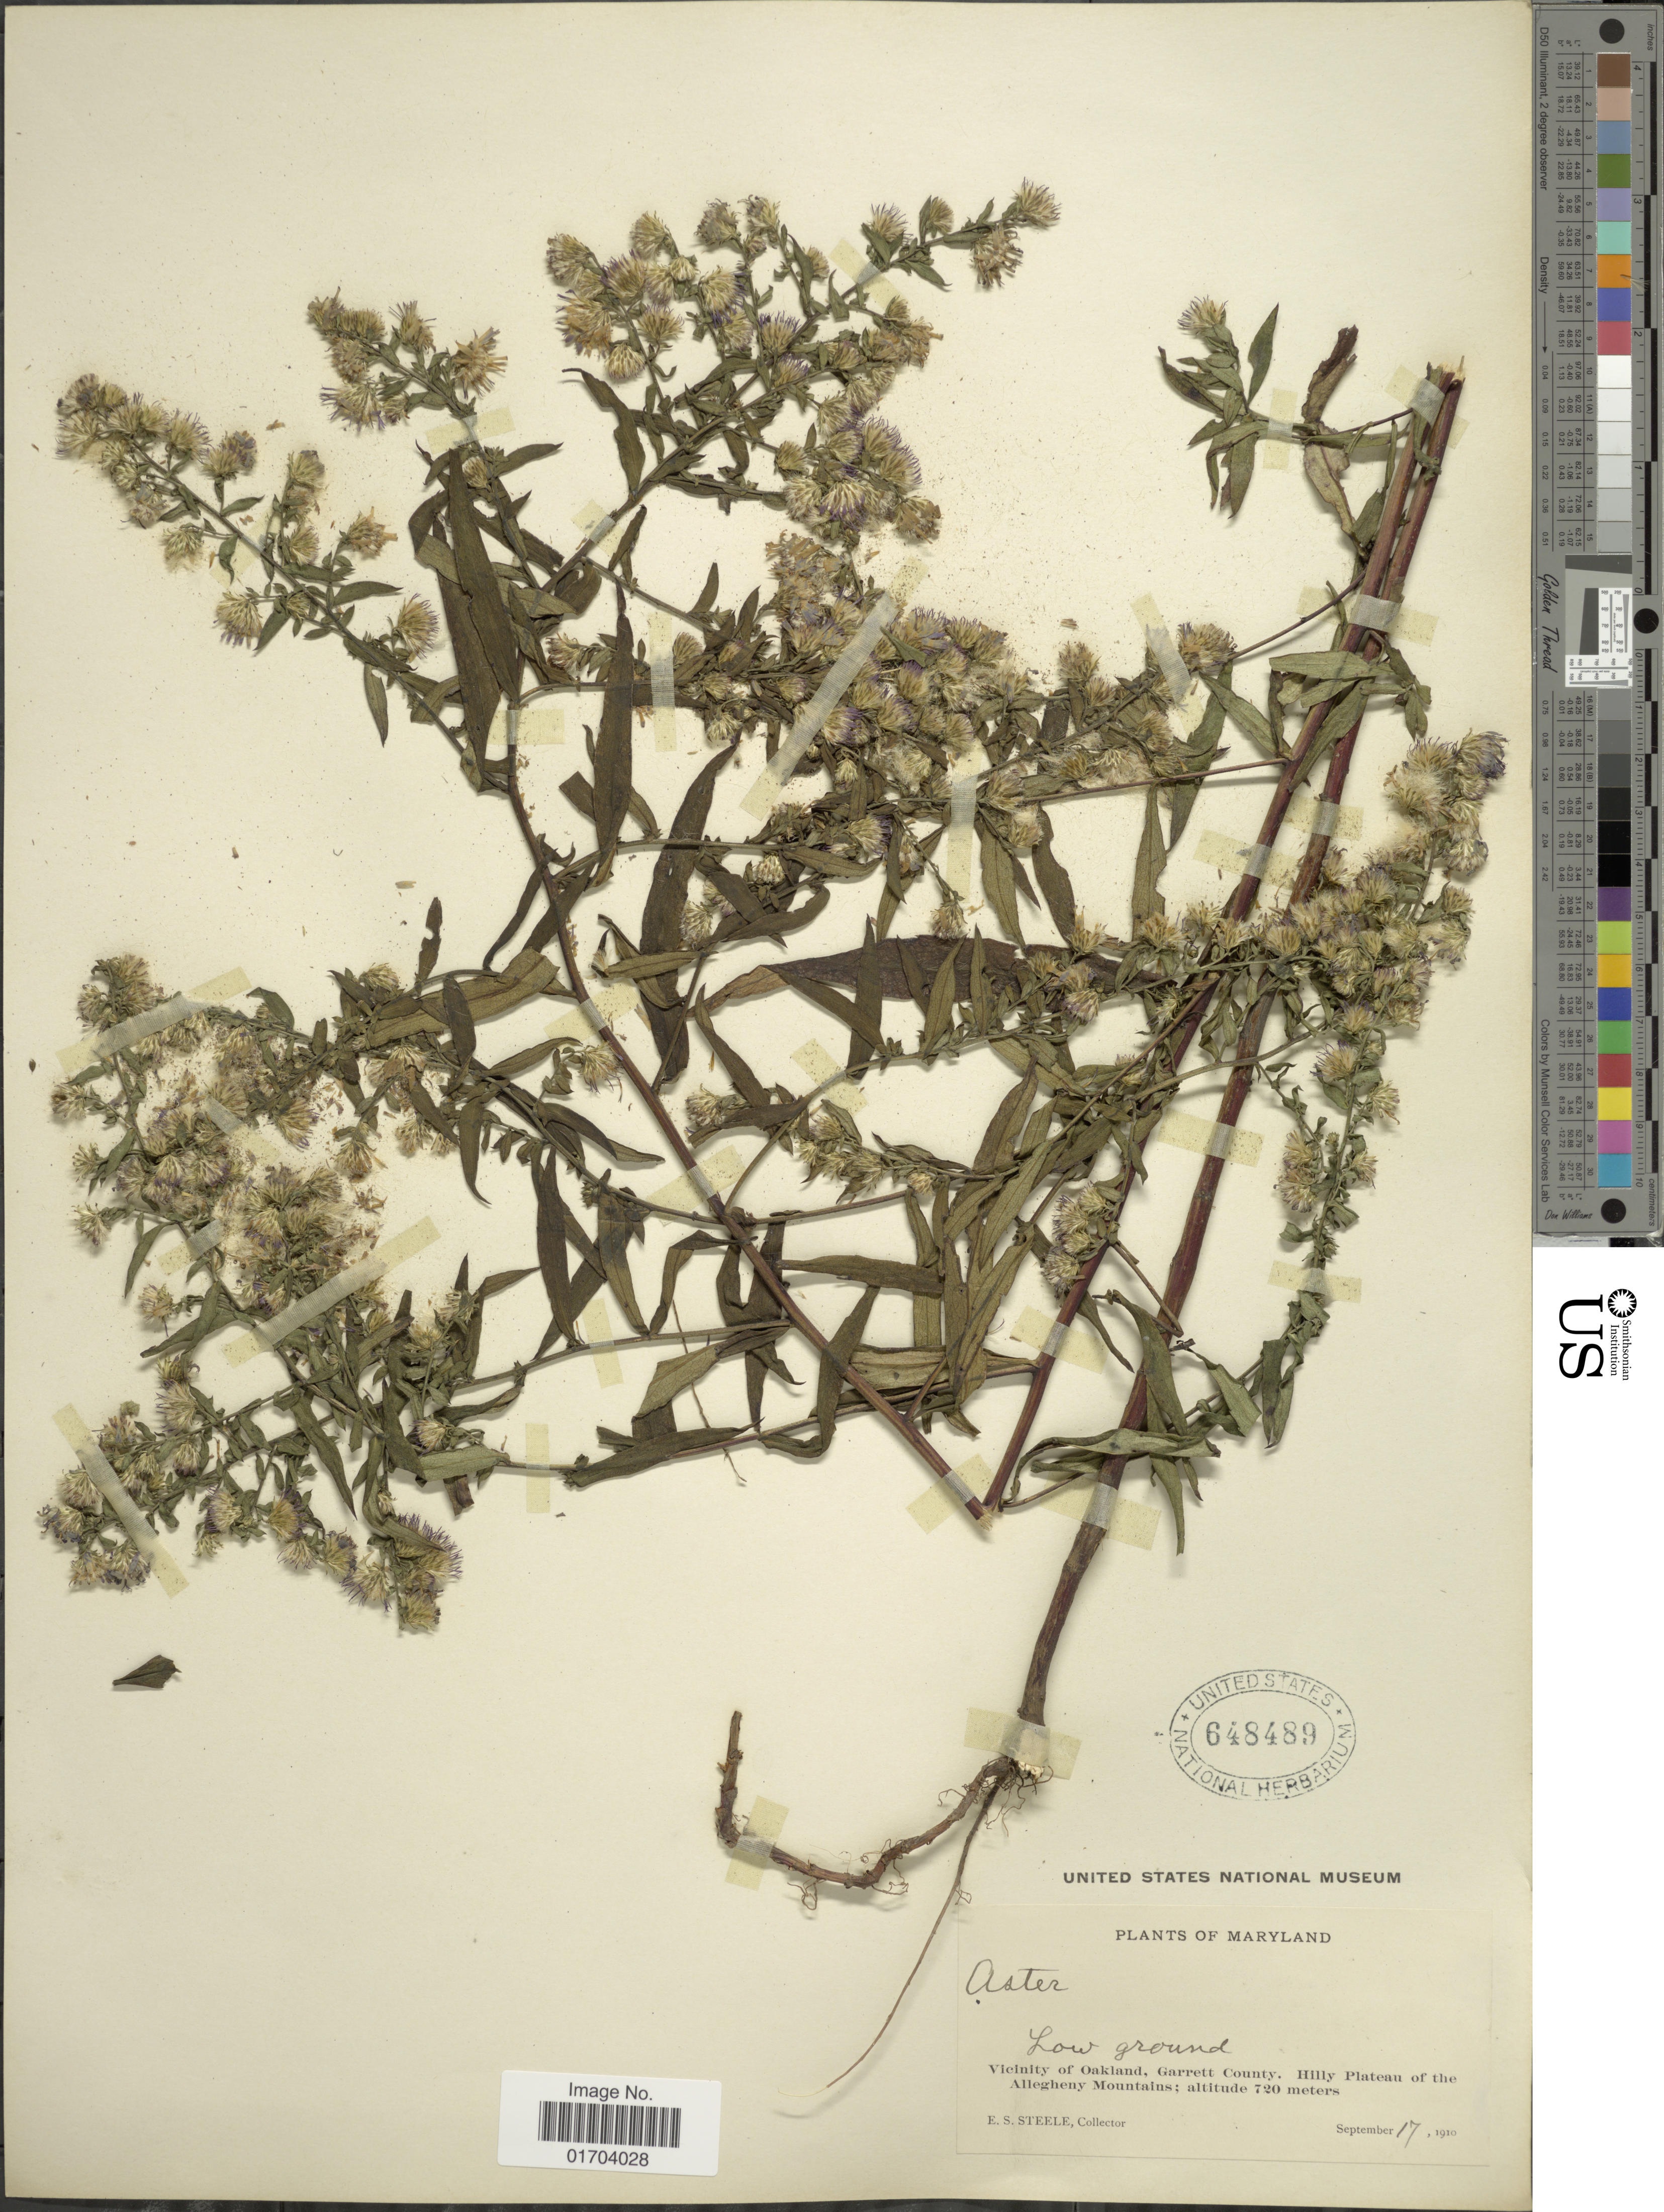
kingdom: Plantae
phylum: Tracheophyta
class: Magnoliopsida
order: Asterales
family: Asteraceae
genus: Aster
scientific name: Aster instabilis E.S. Steele sp. nov. ined.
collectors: E. Steele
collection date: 1910-09-17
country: United States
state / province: Maryland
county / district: Garrett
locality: Vicinity of Oakland, Garrett County. Hilly Plateau of the Allegheny Mountains.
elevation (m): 720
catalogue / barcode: US 648489